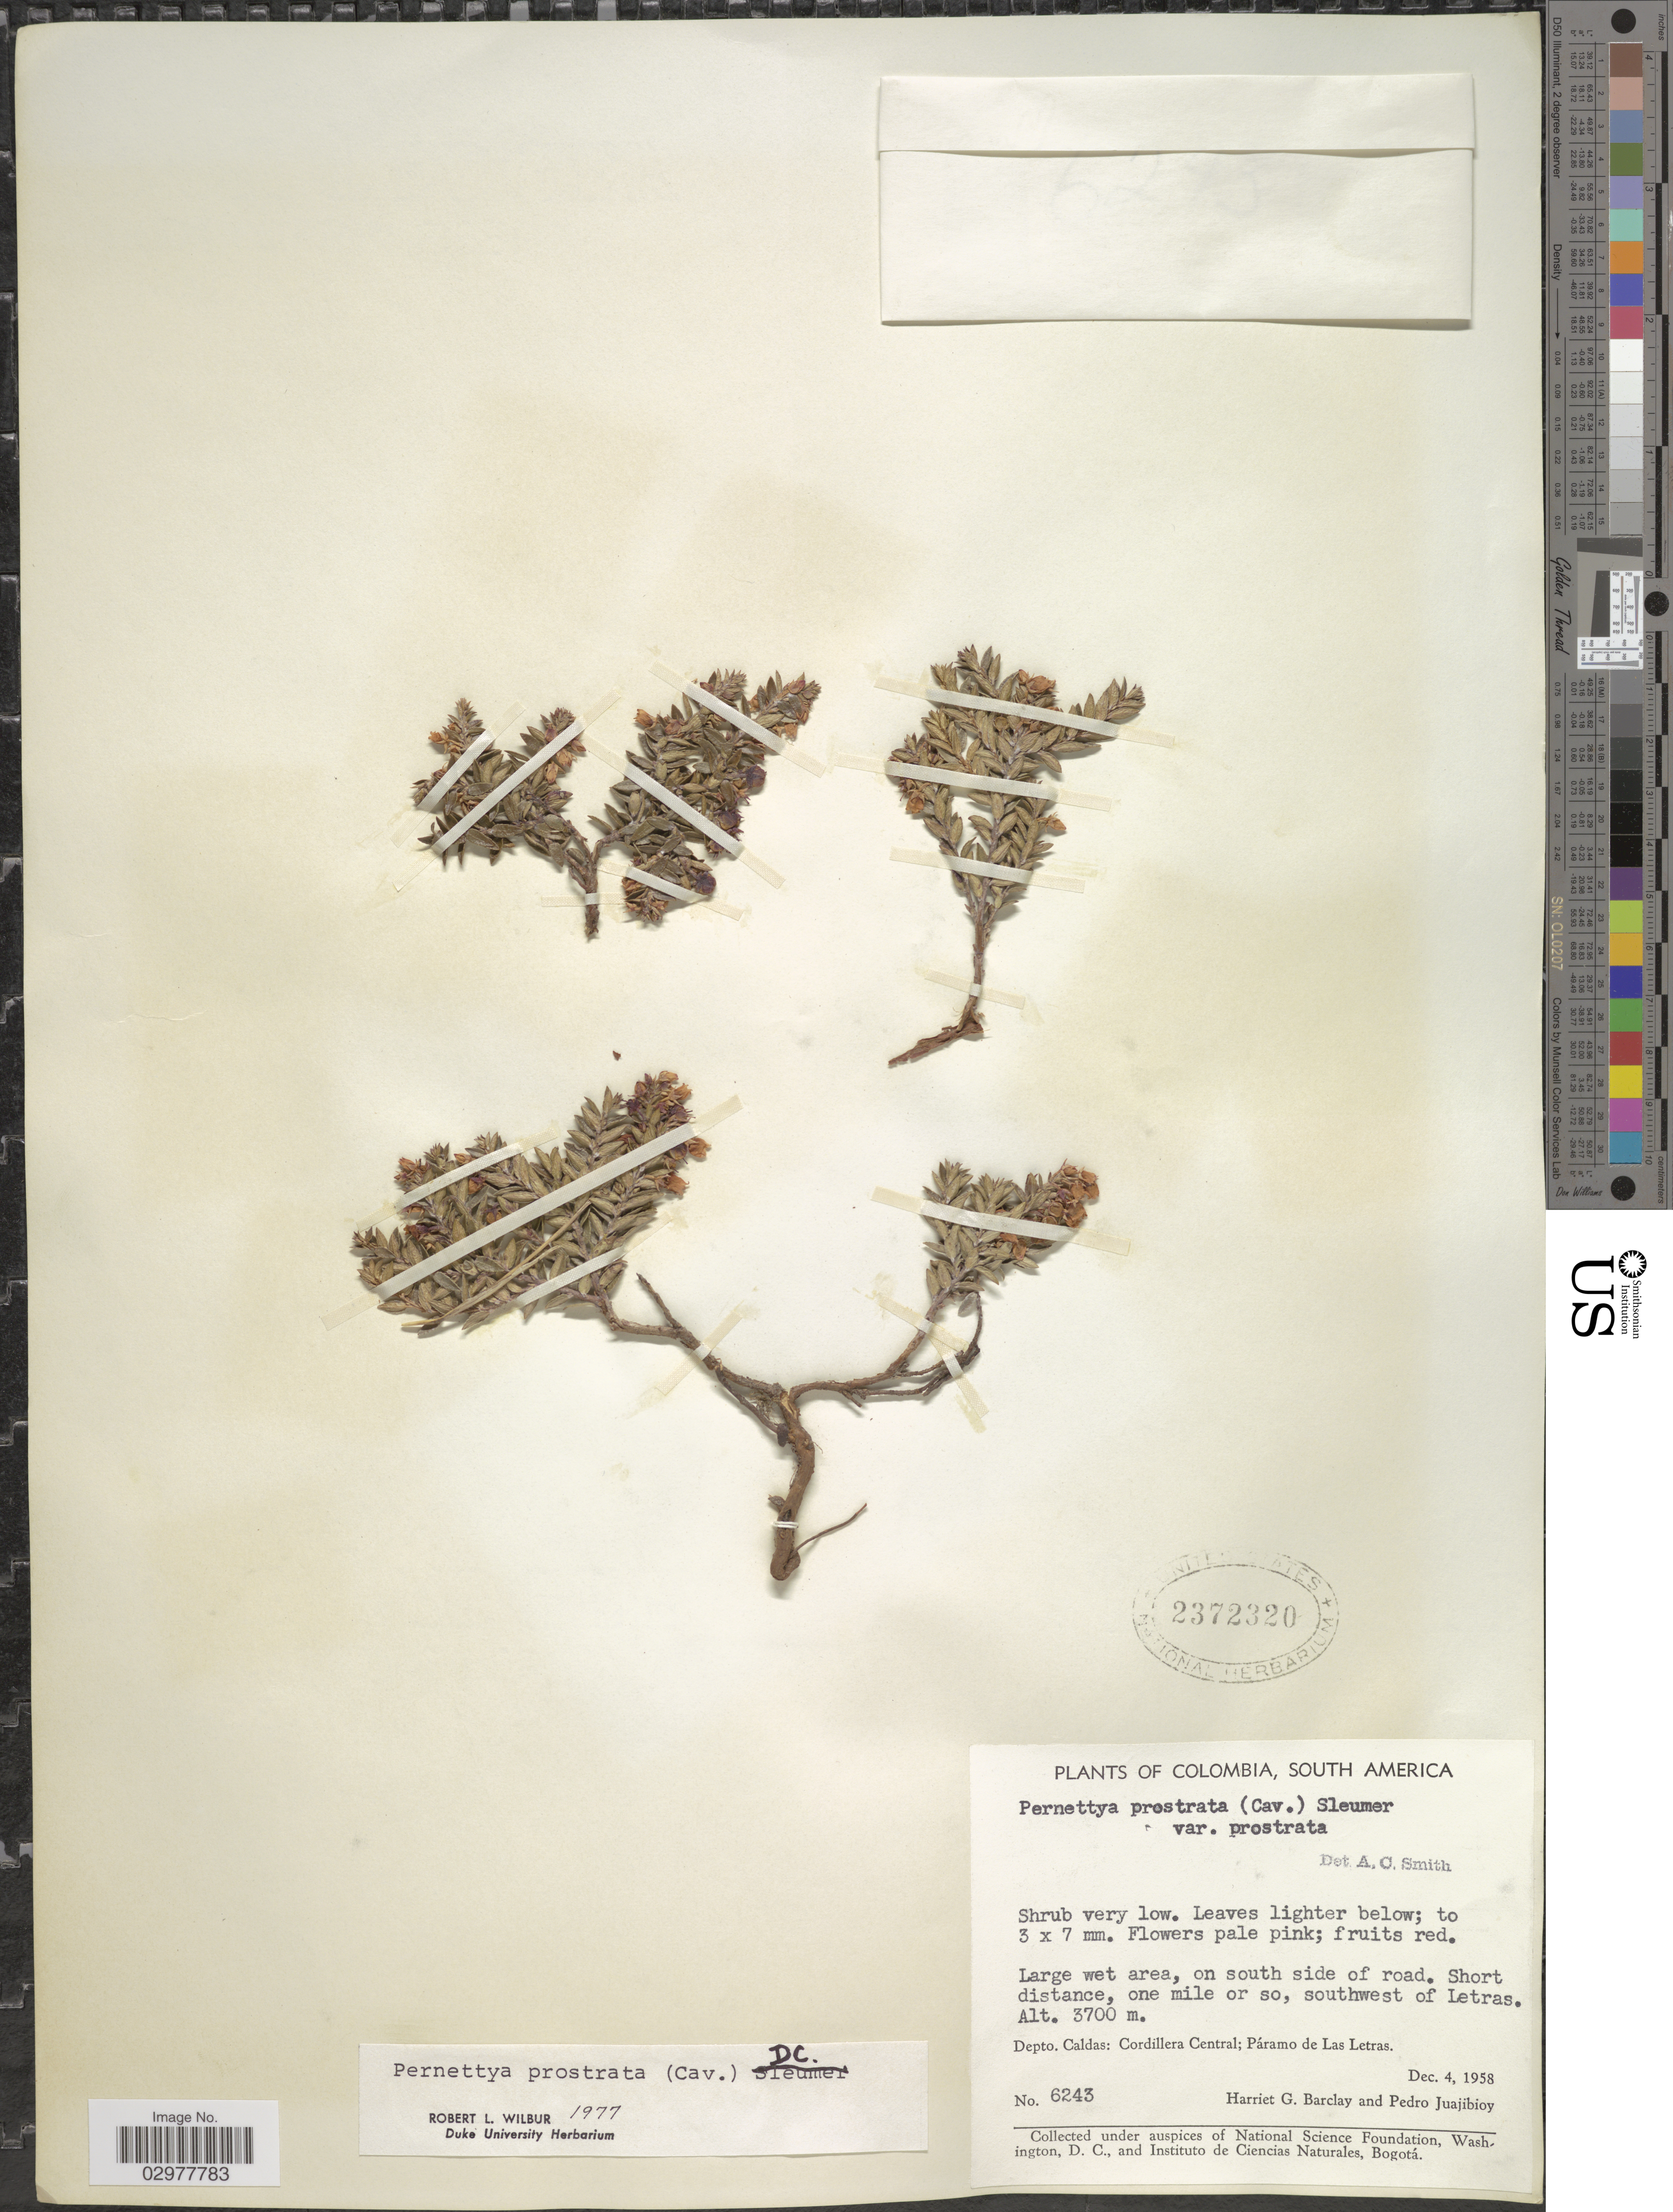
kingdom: Plantae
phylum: Tracheophyta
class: Magnoliopsida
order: Ericales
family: Ericaceae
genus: Pernettya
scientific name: Pernettya prostrata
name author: (Cav.) DC.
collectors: H. G. Barclay & P. Juajibioy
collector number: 6243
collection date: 1958-12-04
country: Colombia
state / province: Caldas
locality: Short distance, one mile or so, southwest of Letras. Depto. Caldas: Cordillera Central; Páramo de Las Letras.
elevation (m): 3700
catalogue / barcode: US 2372320